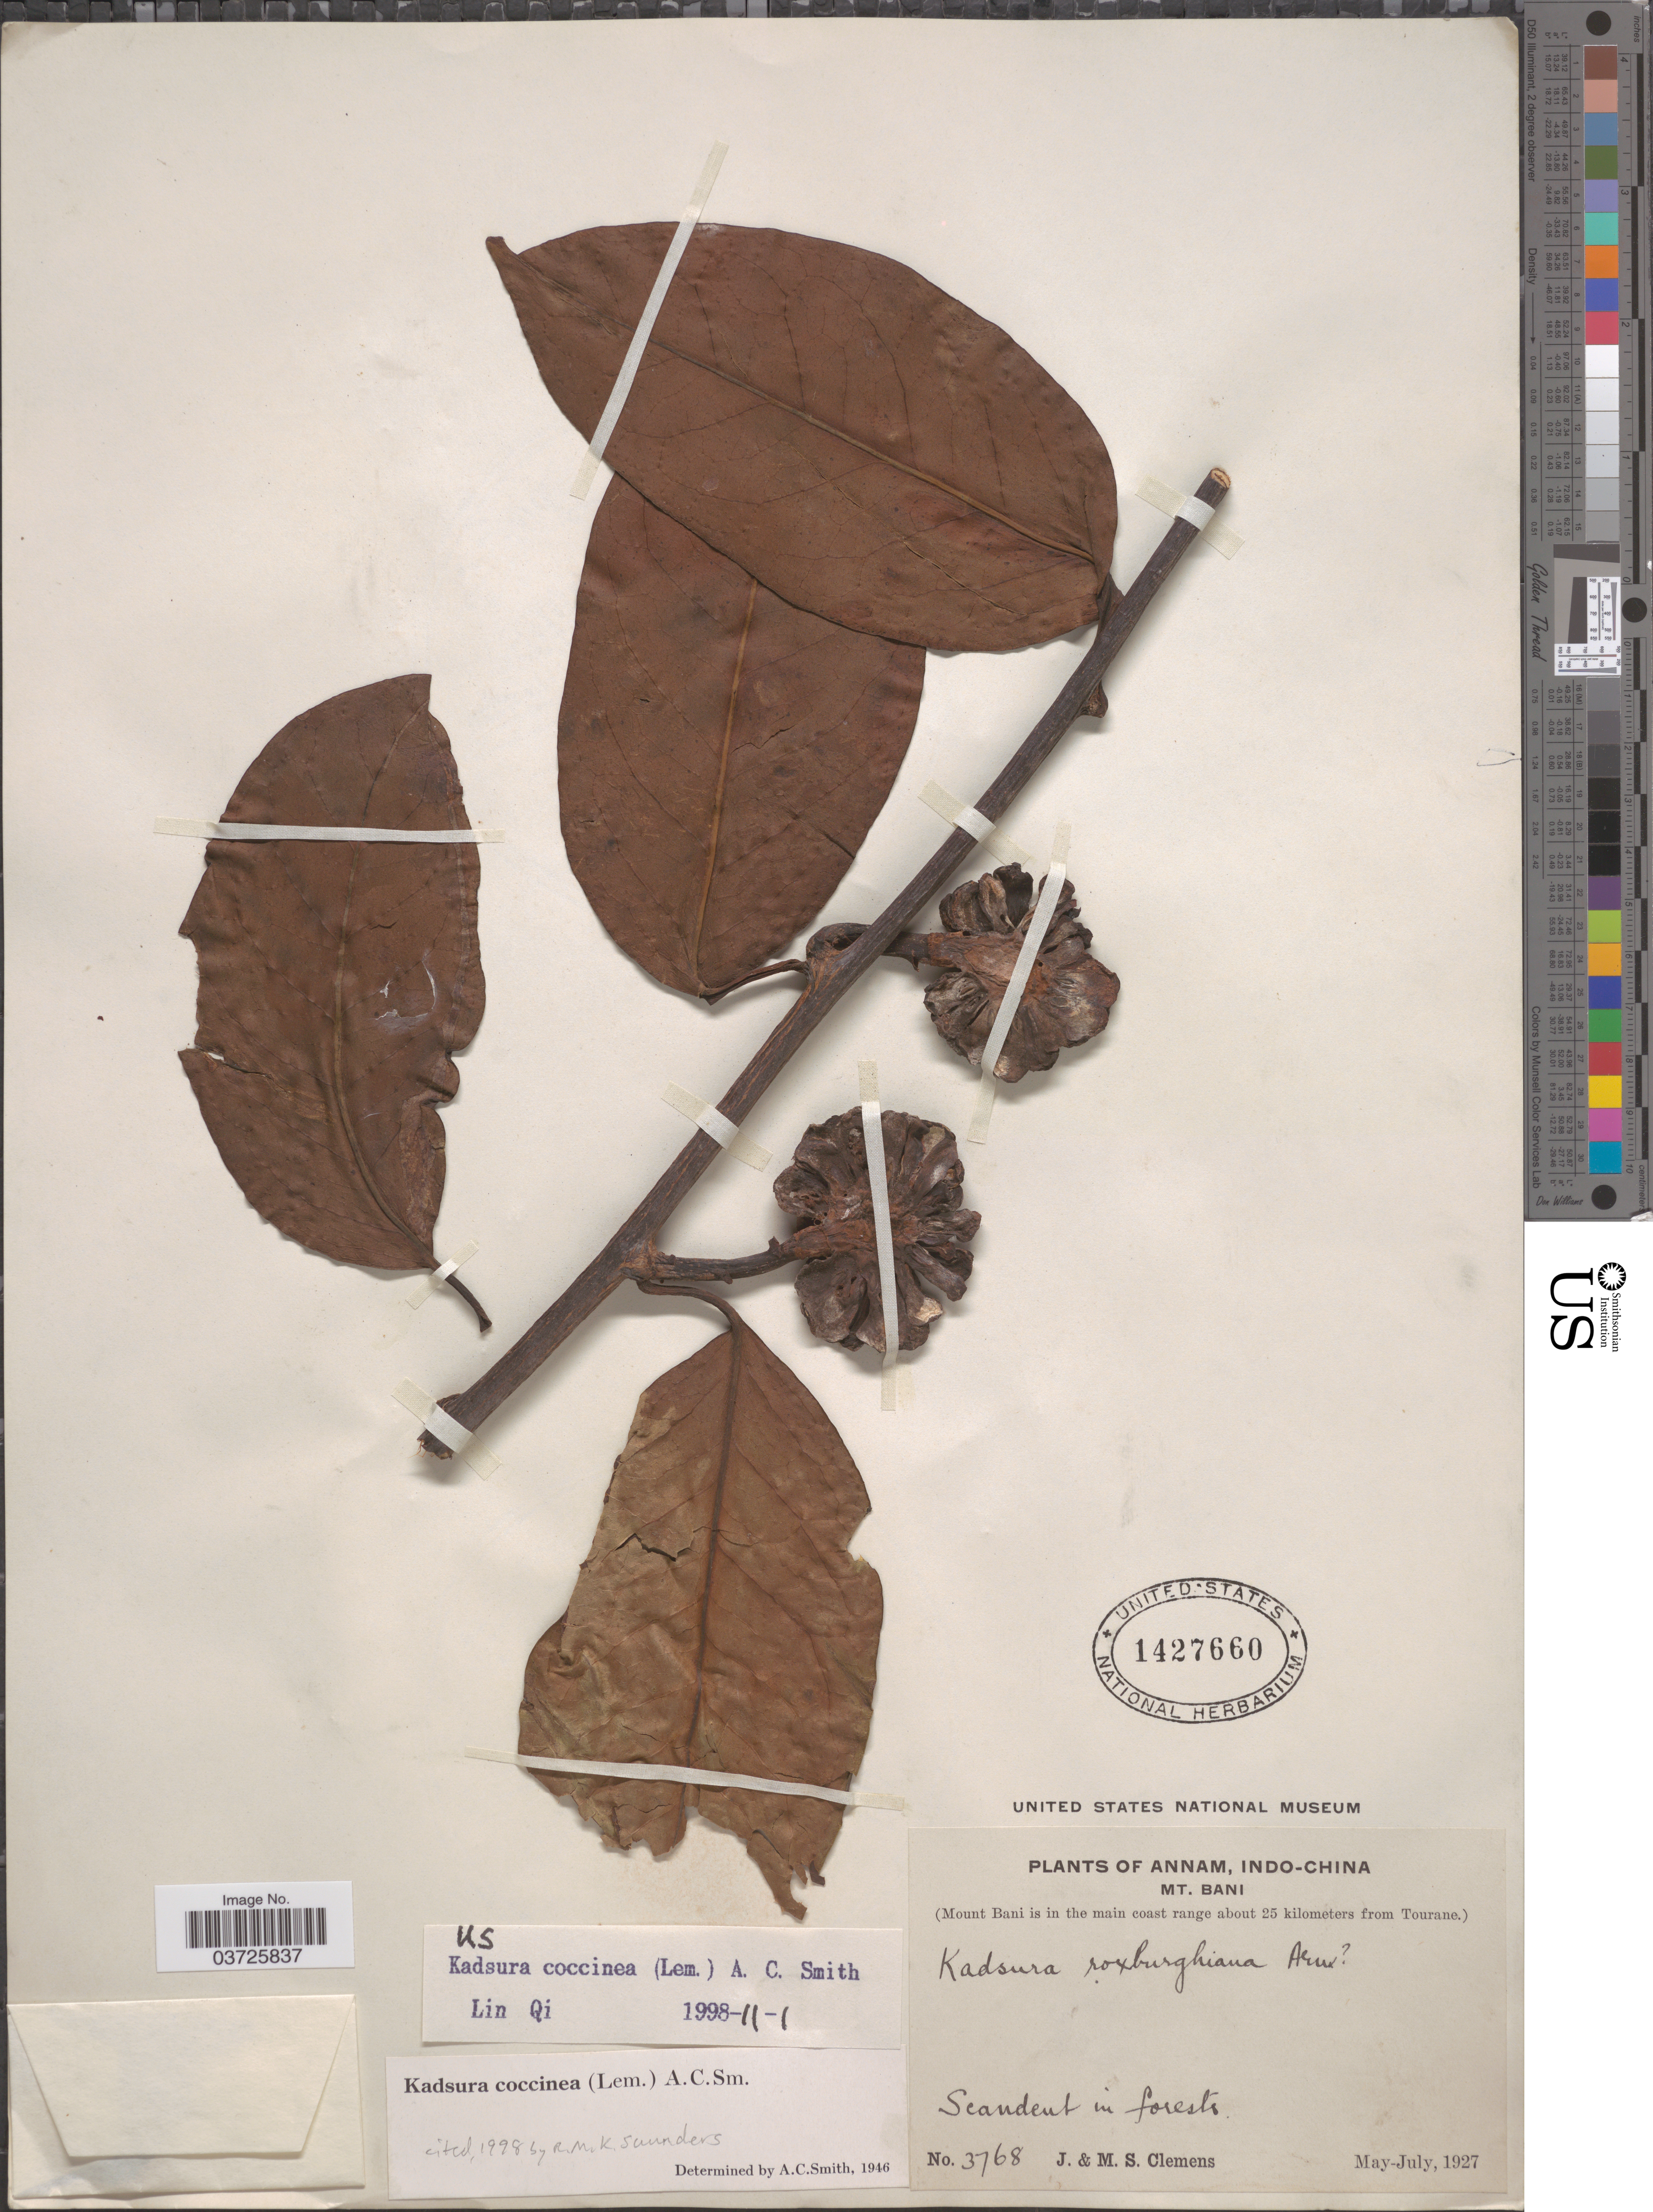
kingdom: Plantae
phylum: Tracheophyta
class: Magnoliopsida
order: Austrobaileyales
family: Schisandraceae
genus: Kadsura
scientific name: Kadsura coccinea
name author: (Lem.) A.C. Sm.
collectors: J. Clemens & M. S. Clemens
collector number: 3768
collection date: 1927-05/1927-07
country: Vietnam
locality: Annam, Indo-China. Mt. Bani. (Mount Bani is in the main coast range about 25 kilometers from Tourane)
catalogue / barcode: US 1427660